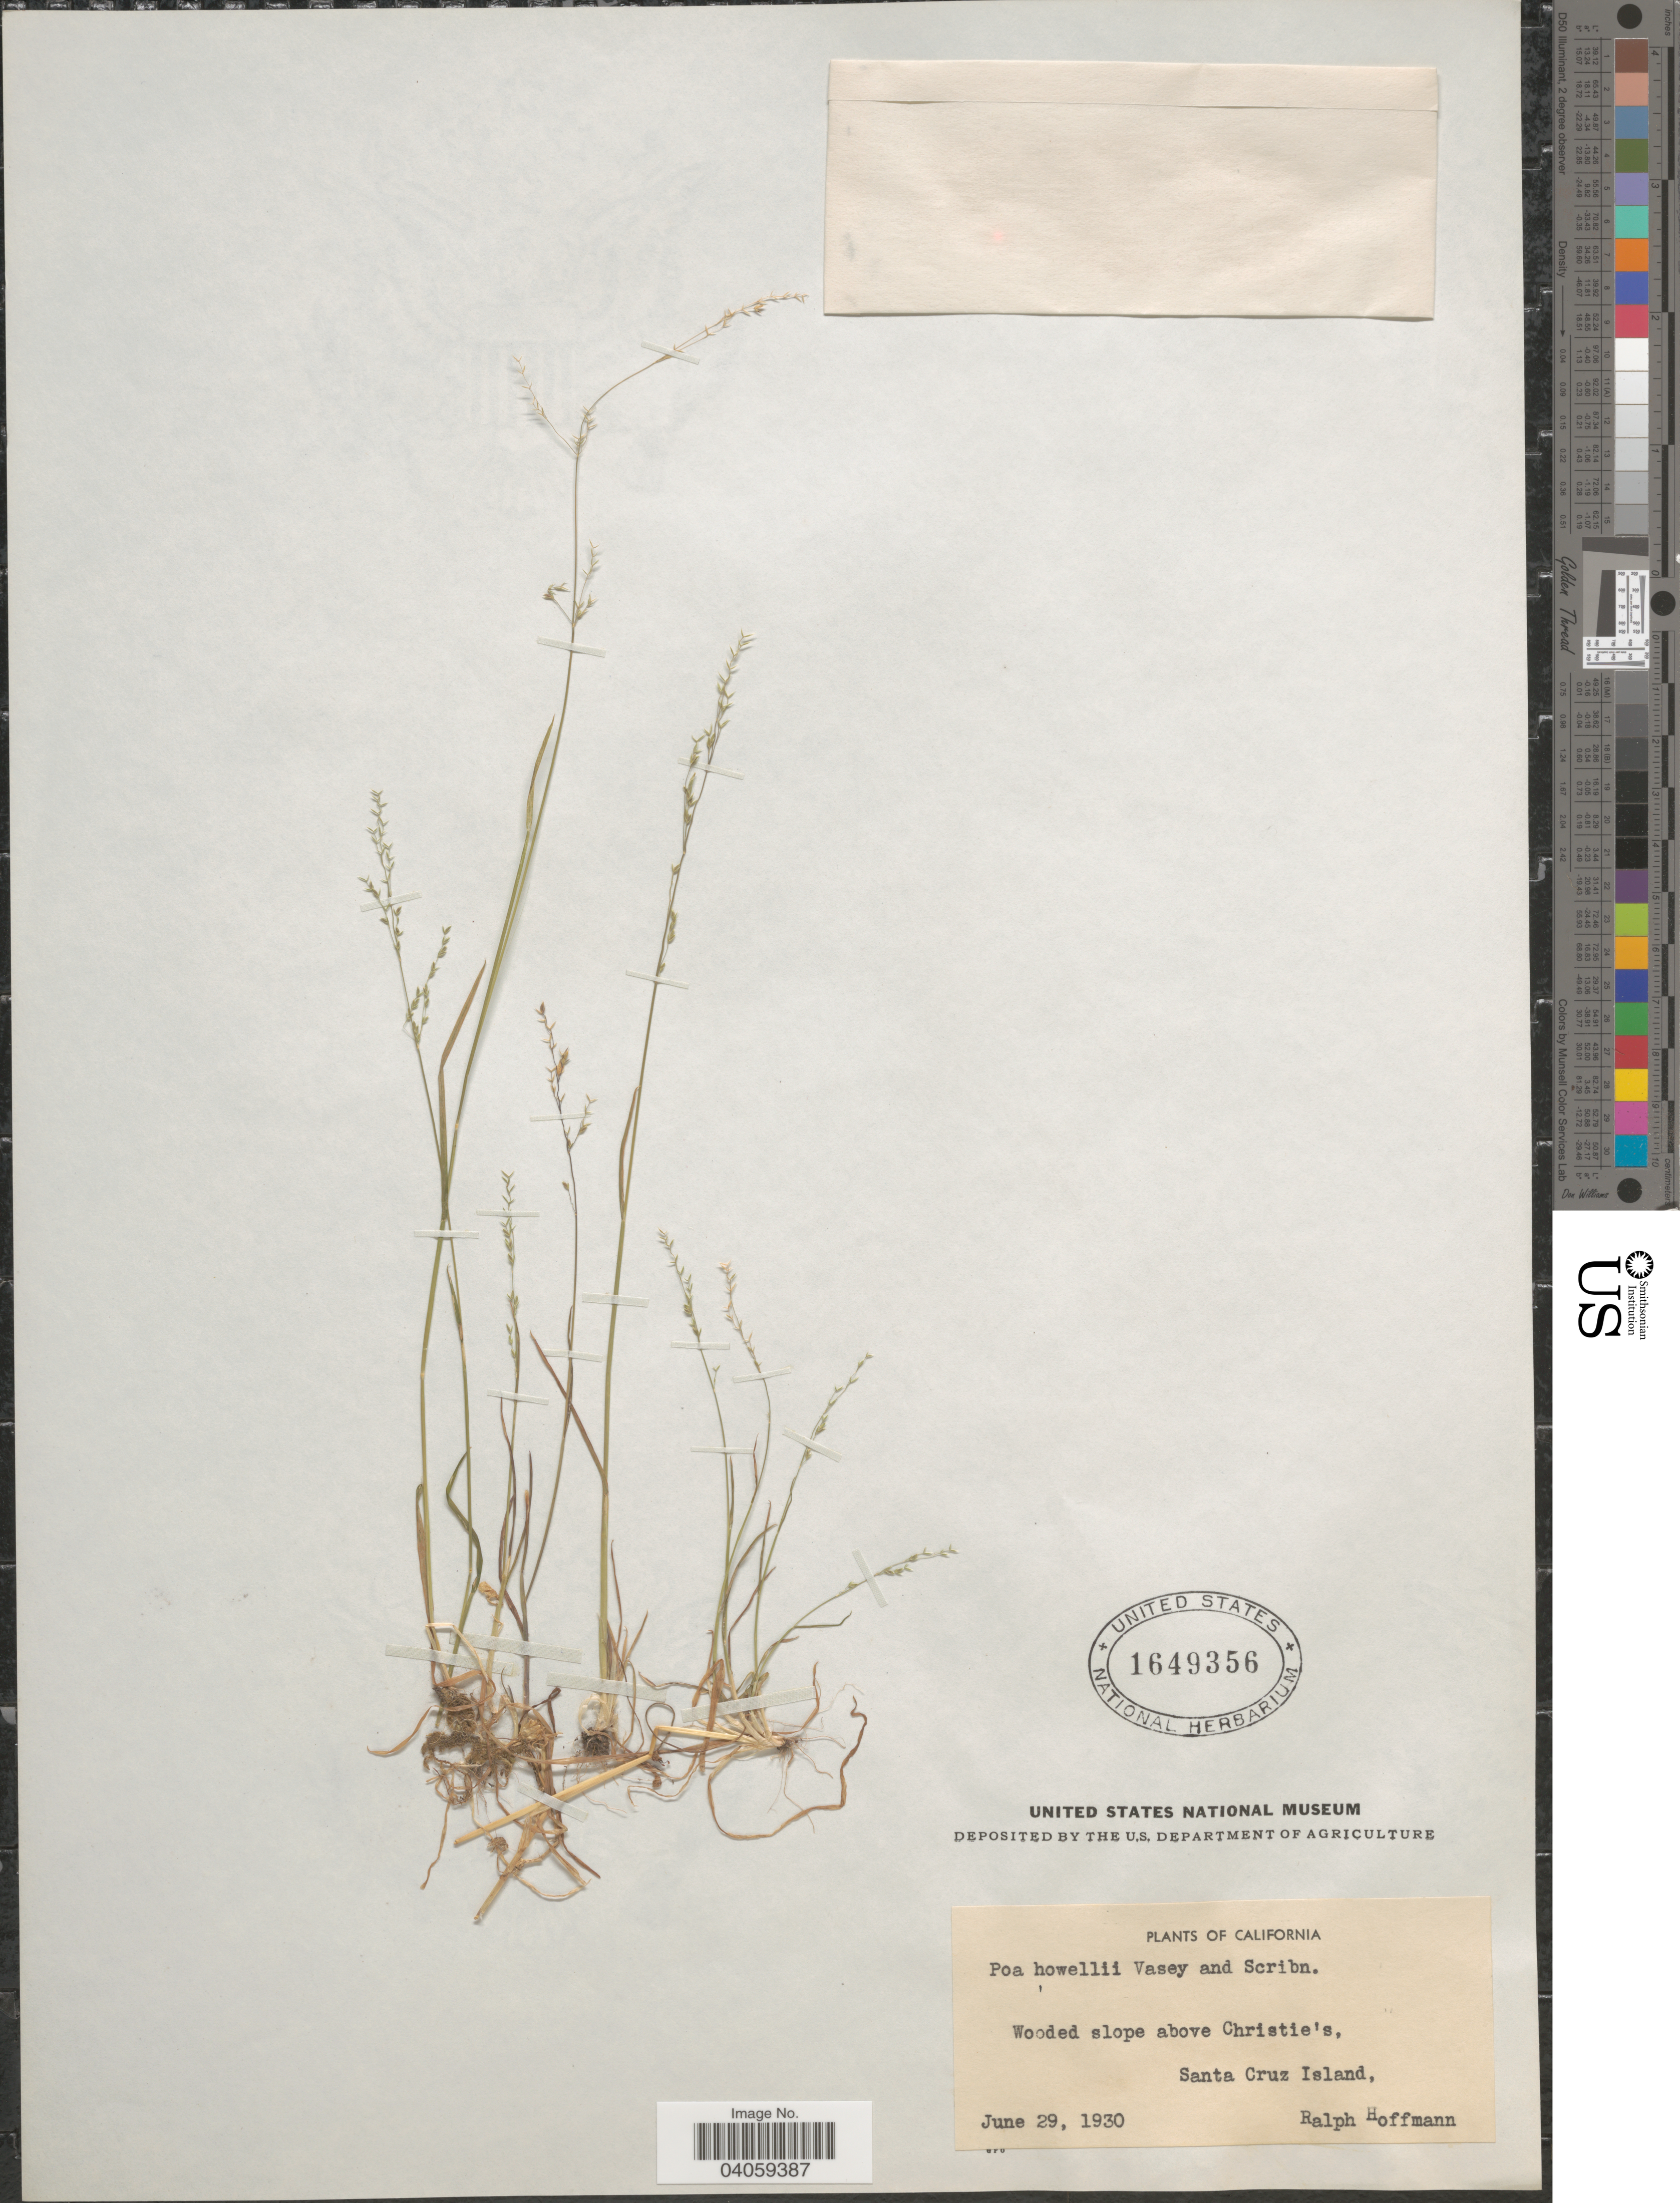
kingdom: Plantae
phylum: Tracheophyta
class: Liliopsida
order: Poales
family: Poaceae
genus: Poa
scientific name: Poa howellii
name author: Vasey & Scribn.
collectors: R. Hoffmann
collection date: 1930-06-29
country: United States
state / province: California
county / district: Santa Barbara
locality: Wooded slope above Christie's, Santa Cruz Island.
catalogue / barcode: US 1649356